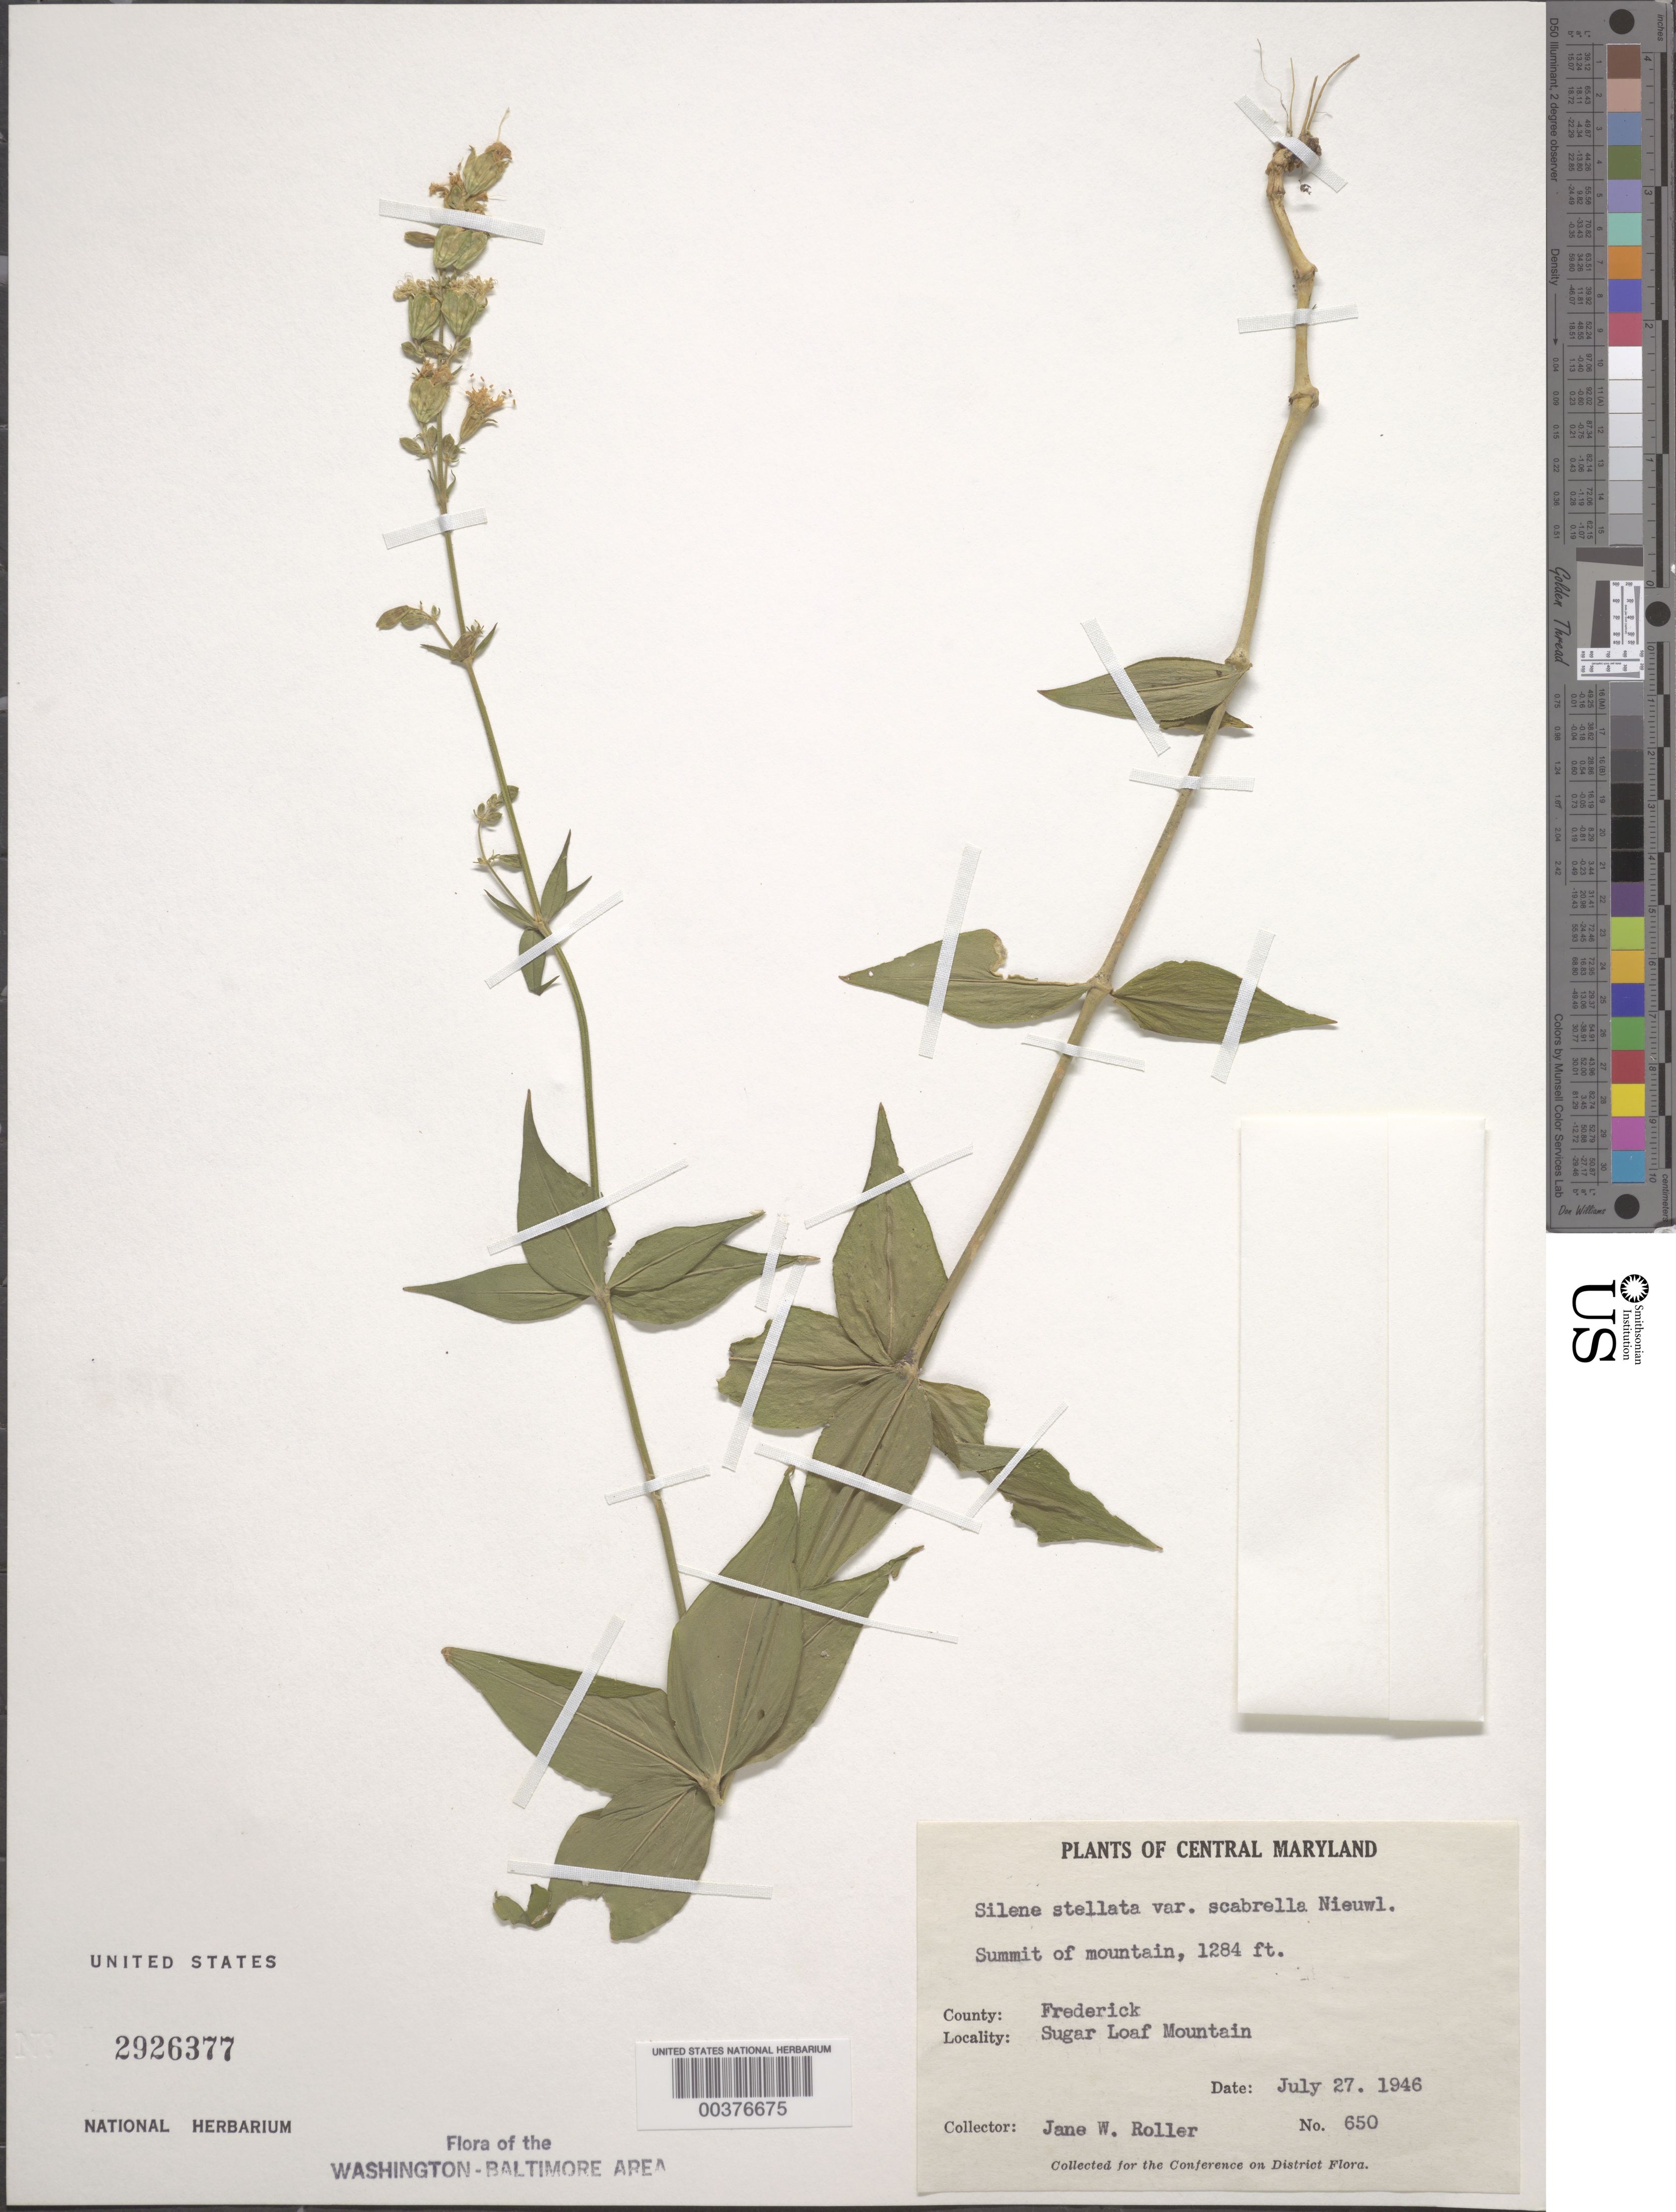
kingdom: Plantae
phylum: Tracheophyta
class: Magnoliopsida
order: Caryophyllales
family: Caryophyllaceae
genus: Silene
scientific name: Silene stellata var. scabrella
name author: (Nieuwl.) E.J. Palmer & Steyerm.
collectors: J. W. Roller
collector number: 650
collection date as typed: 27 Jul 1946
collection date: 1946-07-27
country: United States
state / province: Maryland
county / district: Frederick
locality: Sugar Loaf Mountain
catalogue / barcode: US 2926377